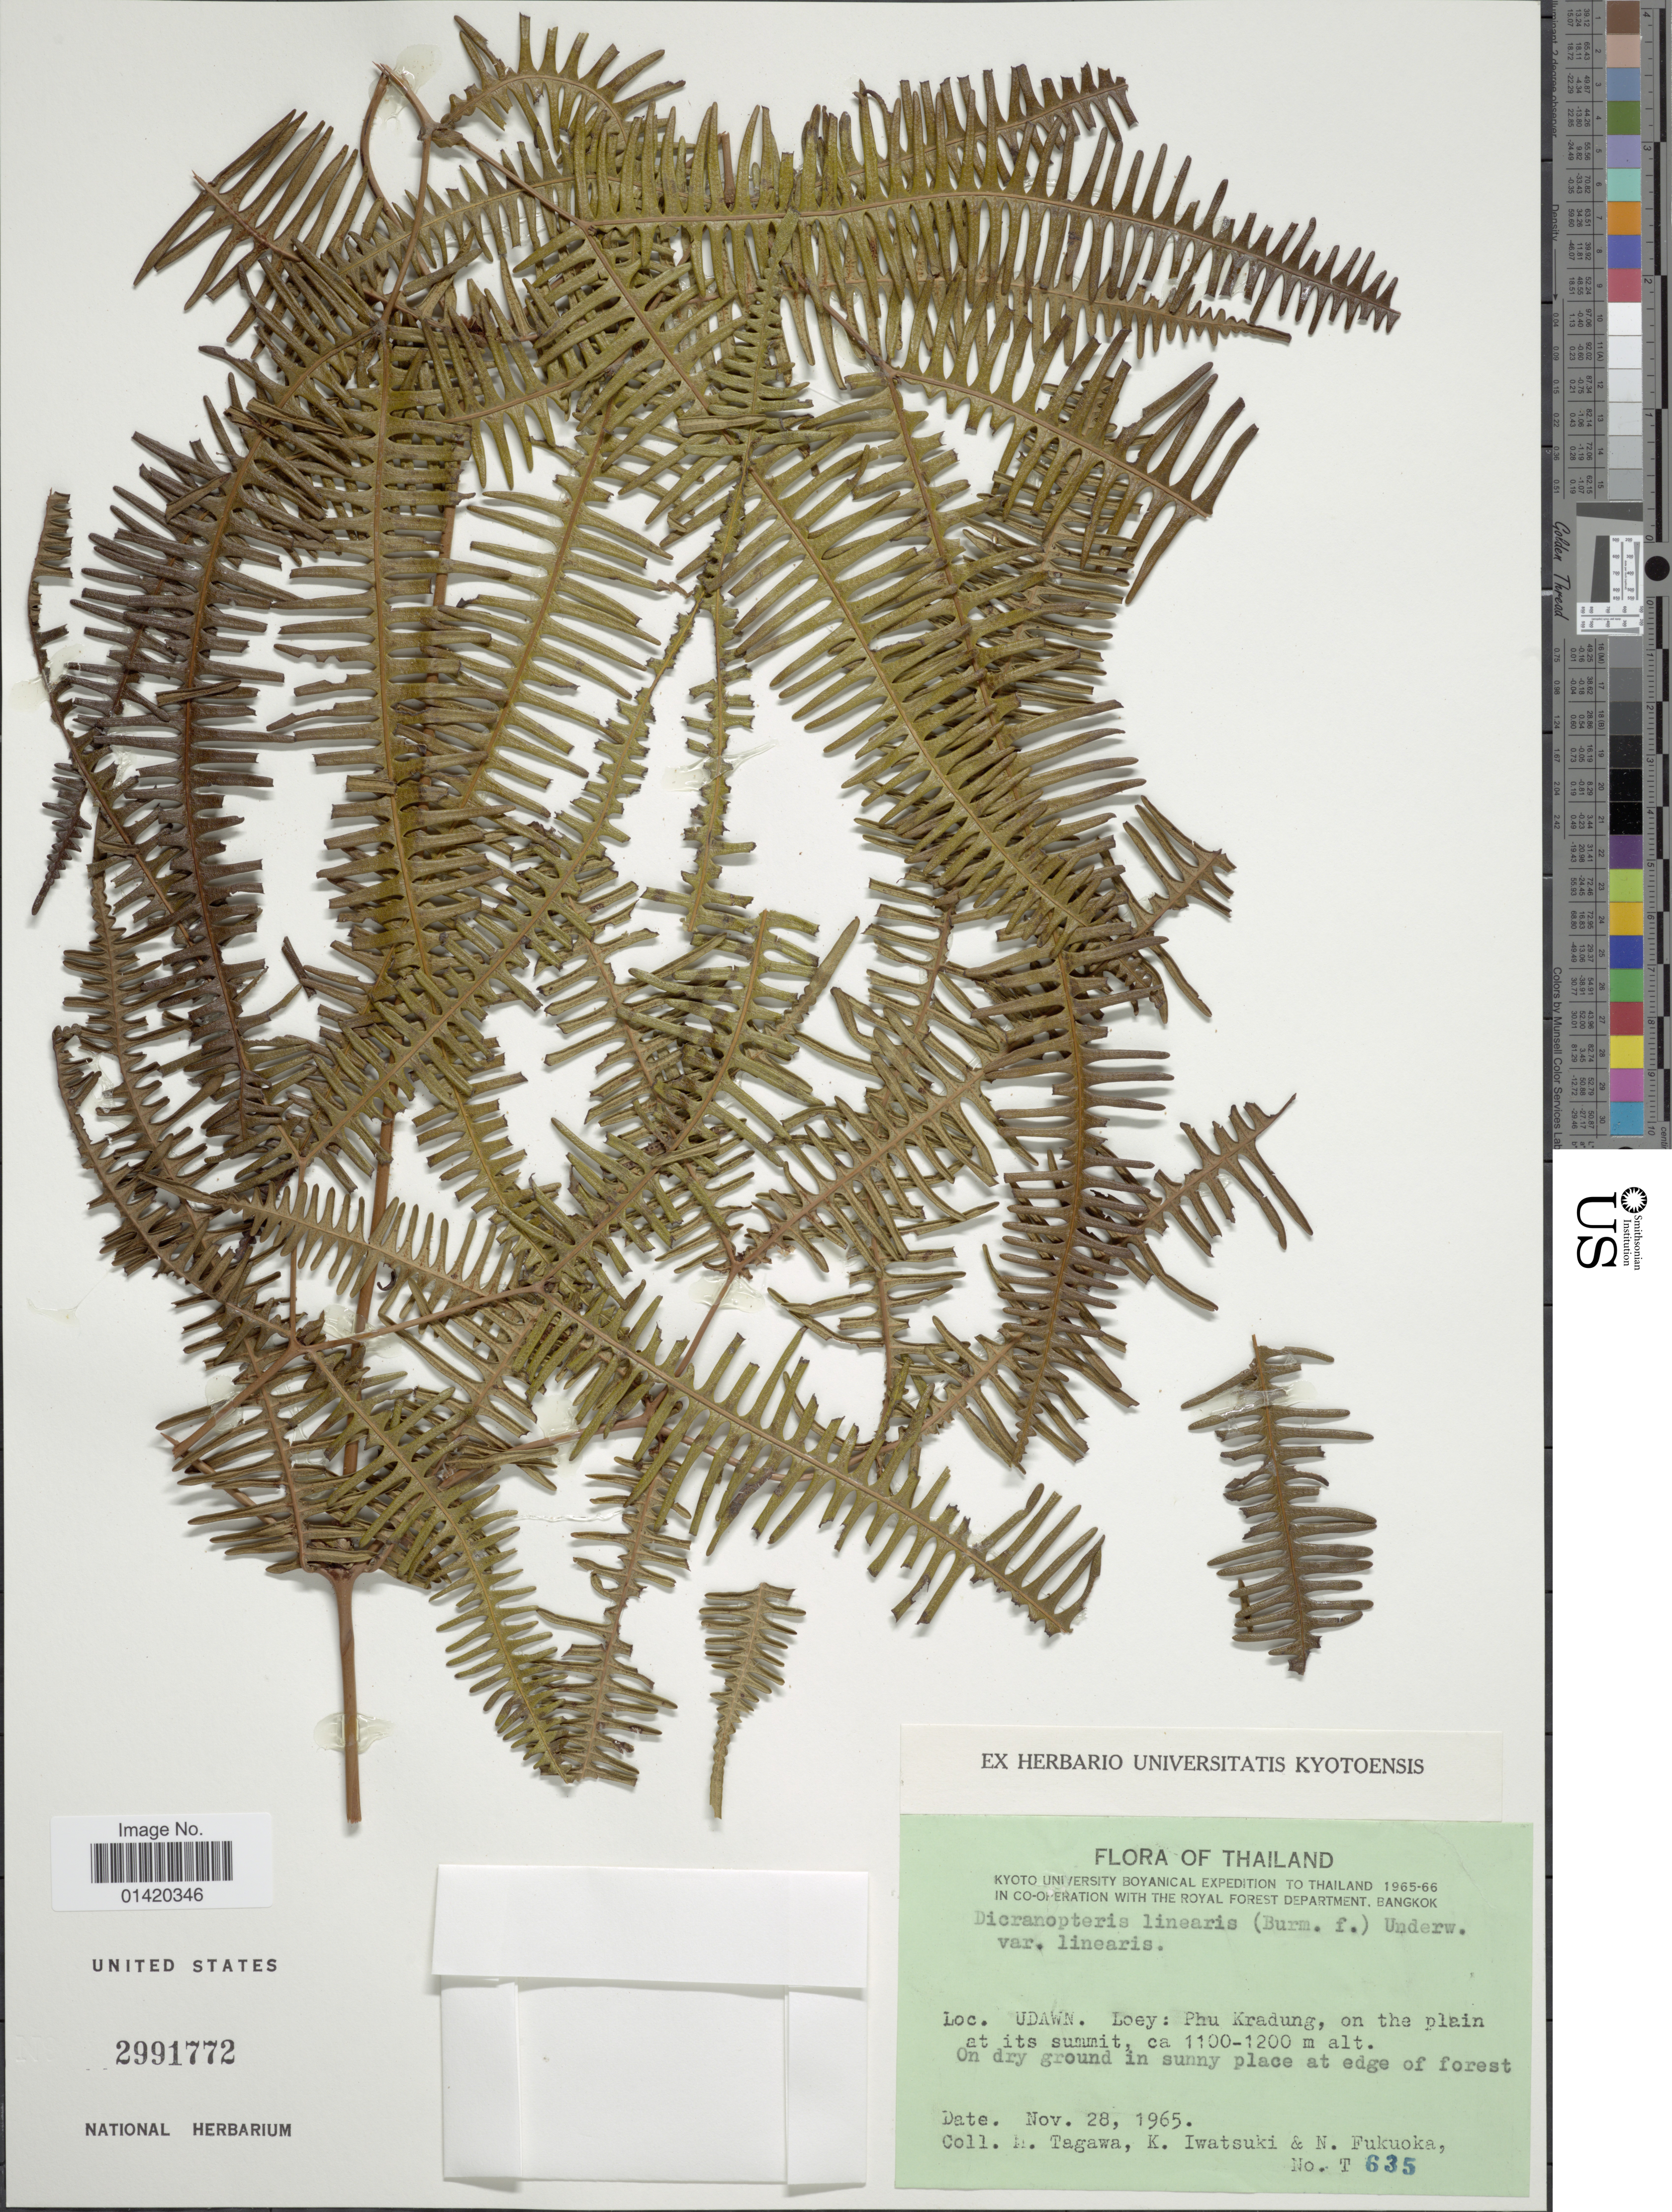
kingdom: Plantae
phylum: Tracheophyta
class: Polypodiopsida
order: Gleicheniales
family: Gleicheniaceae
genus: Dicranopteris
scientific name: Dicranopteris linearis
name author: (Burm. f.) Underw.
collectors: M. Tagawa, K. Iwatsuki & N. Fukuoka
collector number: T 635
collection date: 1965-11-28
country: Thailand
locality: Udawn. Loey: Phu Kradung, on the plain at its summit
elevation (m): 1100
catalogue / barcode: US 2991772